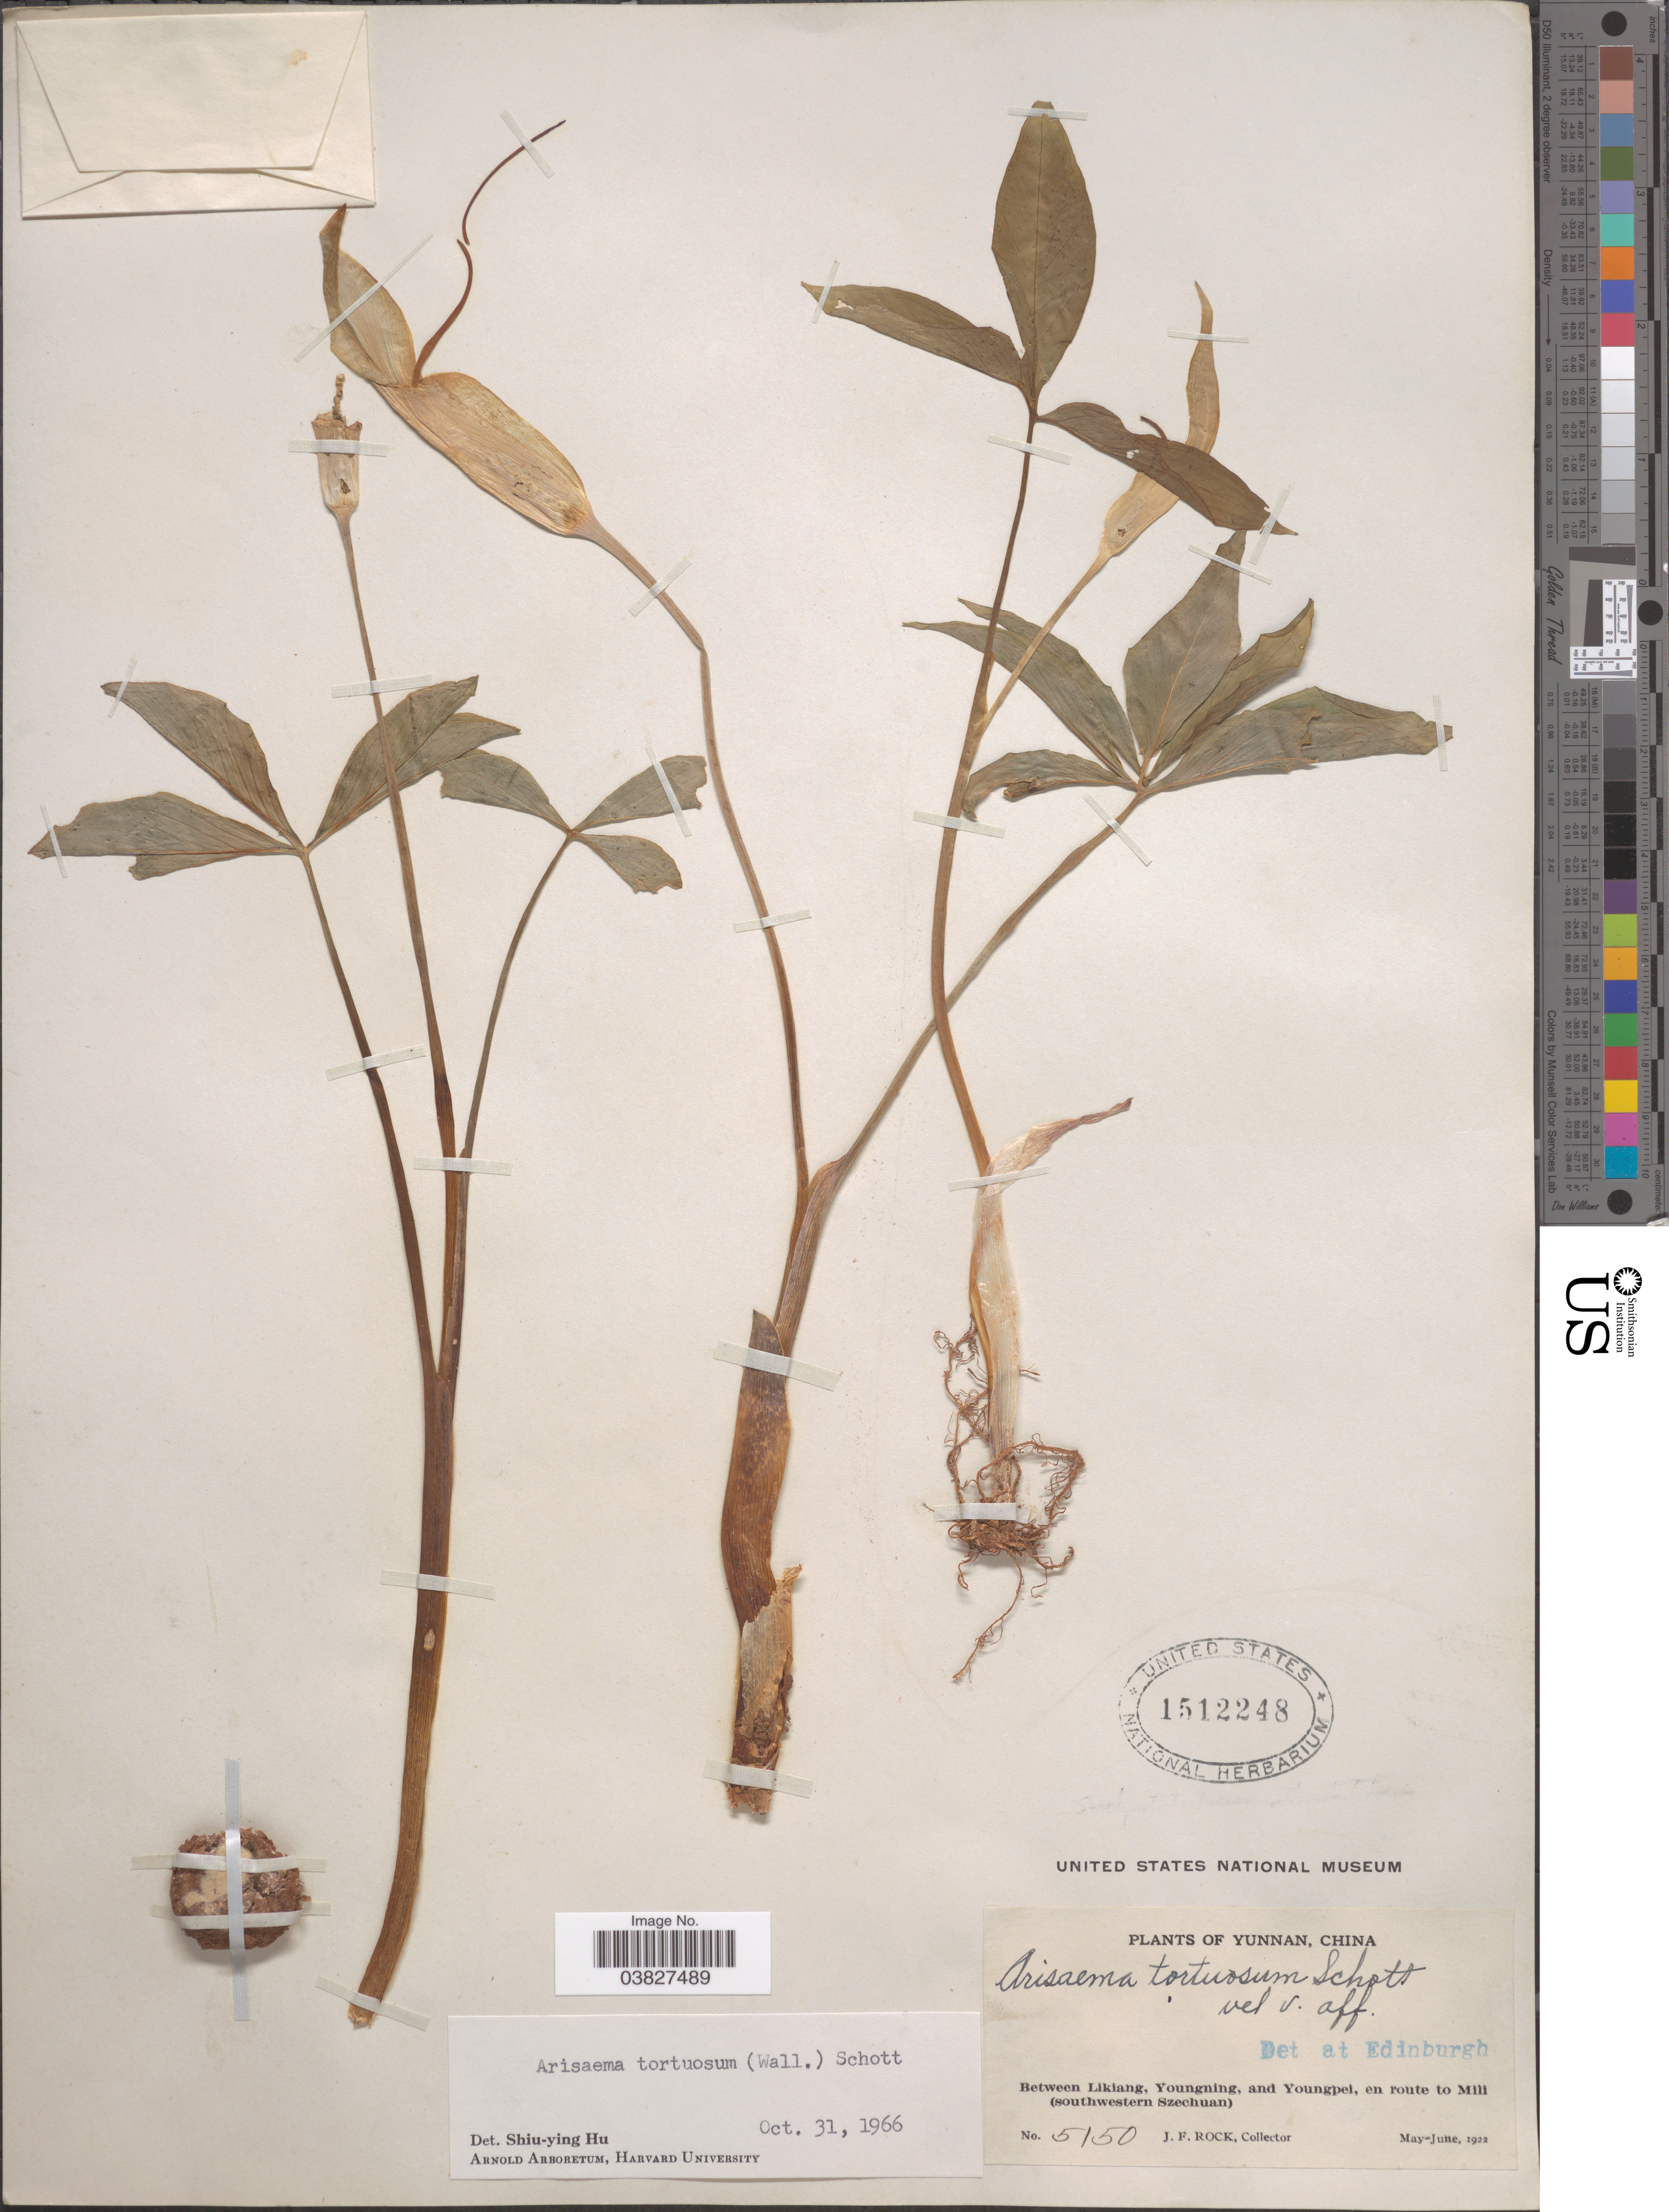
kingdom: Plantae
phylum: Tracheophyta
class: Liliopsida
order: Alismatales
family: Araceae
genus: Arisaema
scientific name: Arisaema aridum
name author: H. Li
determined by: Ma, Zheng Xu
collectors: J. Rock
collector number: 5150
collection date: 1922-05/1922-06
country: China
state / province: Yunnan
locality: Between Likiang, Youngning, and Youngpei, en route to Mill (southwestern Szechuan).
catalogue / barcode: US 1512248